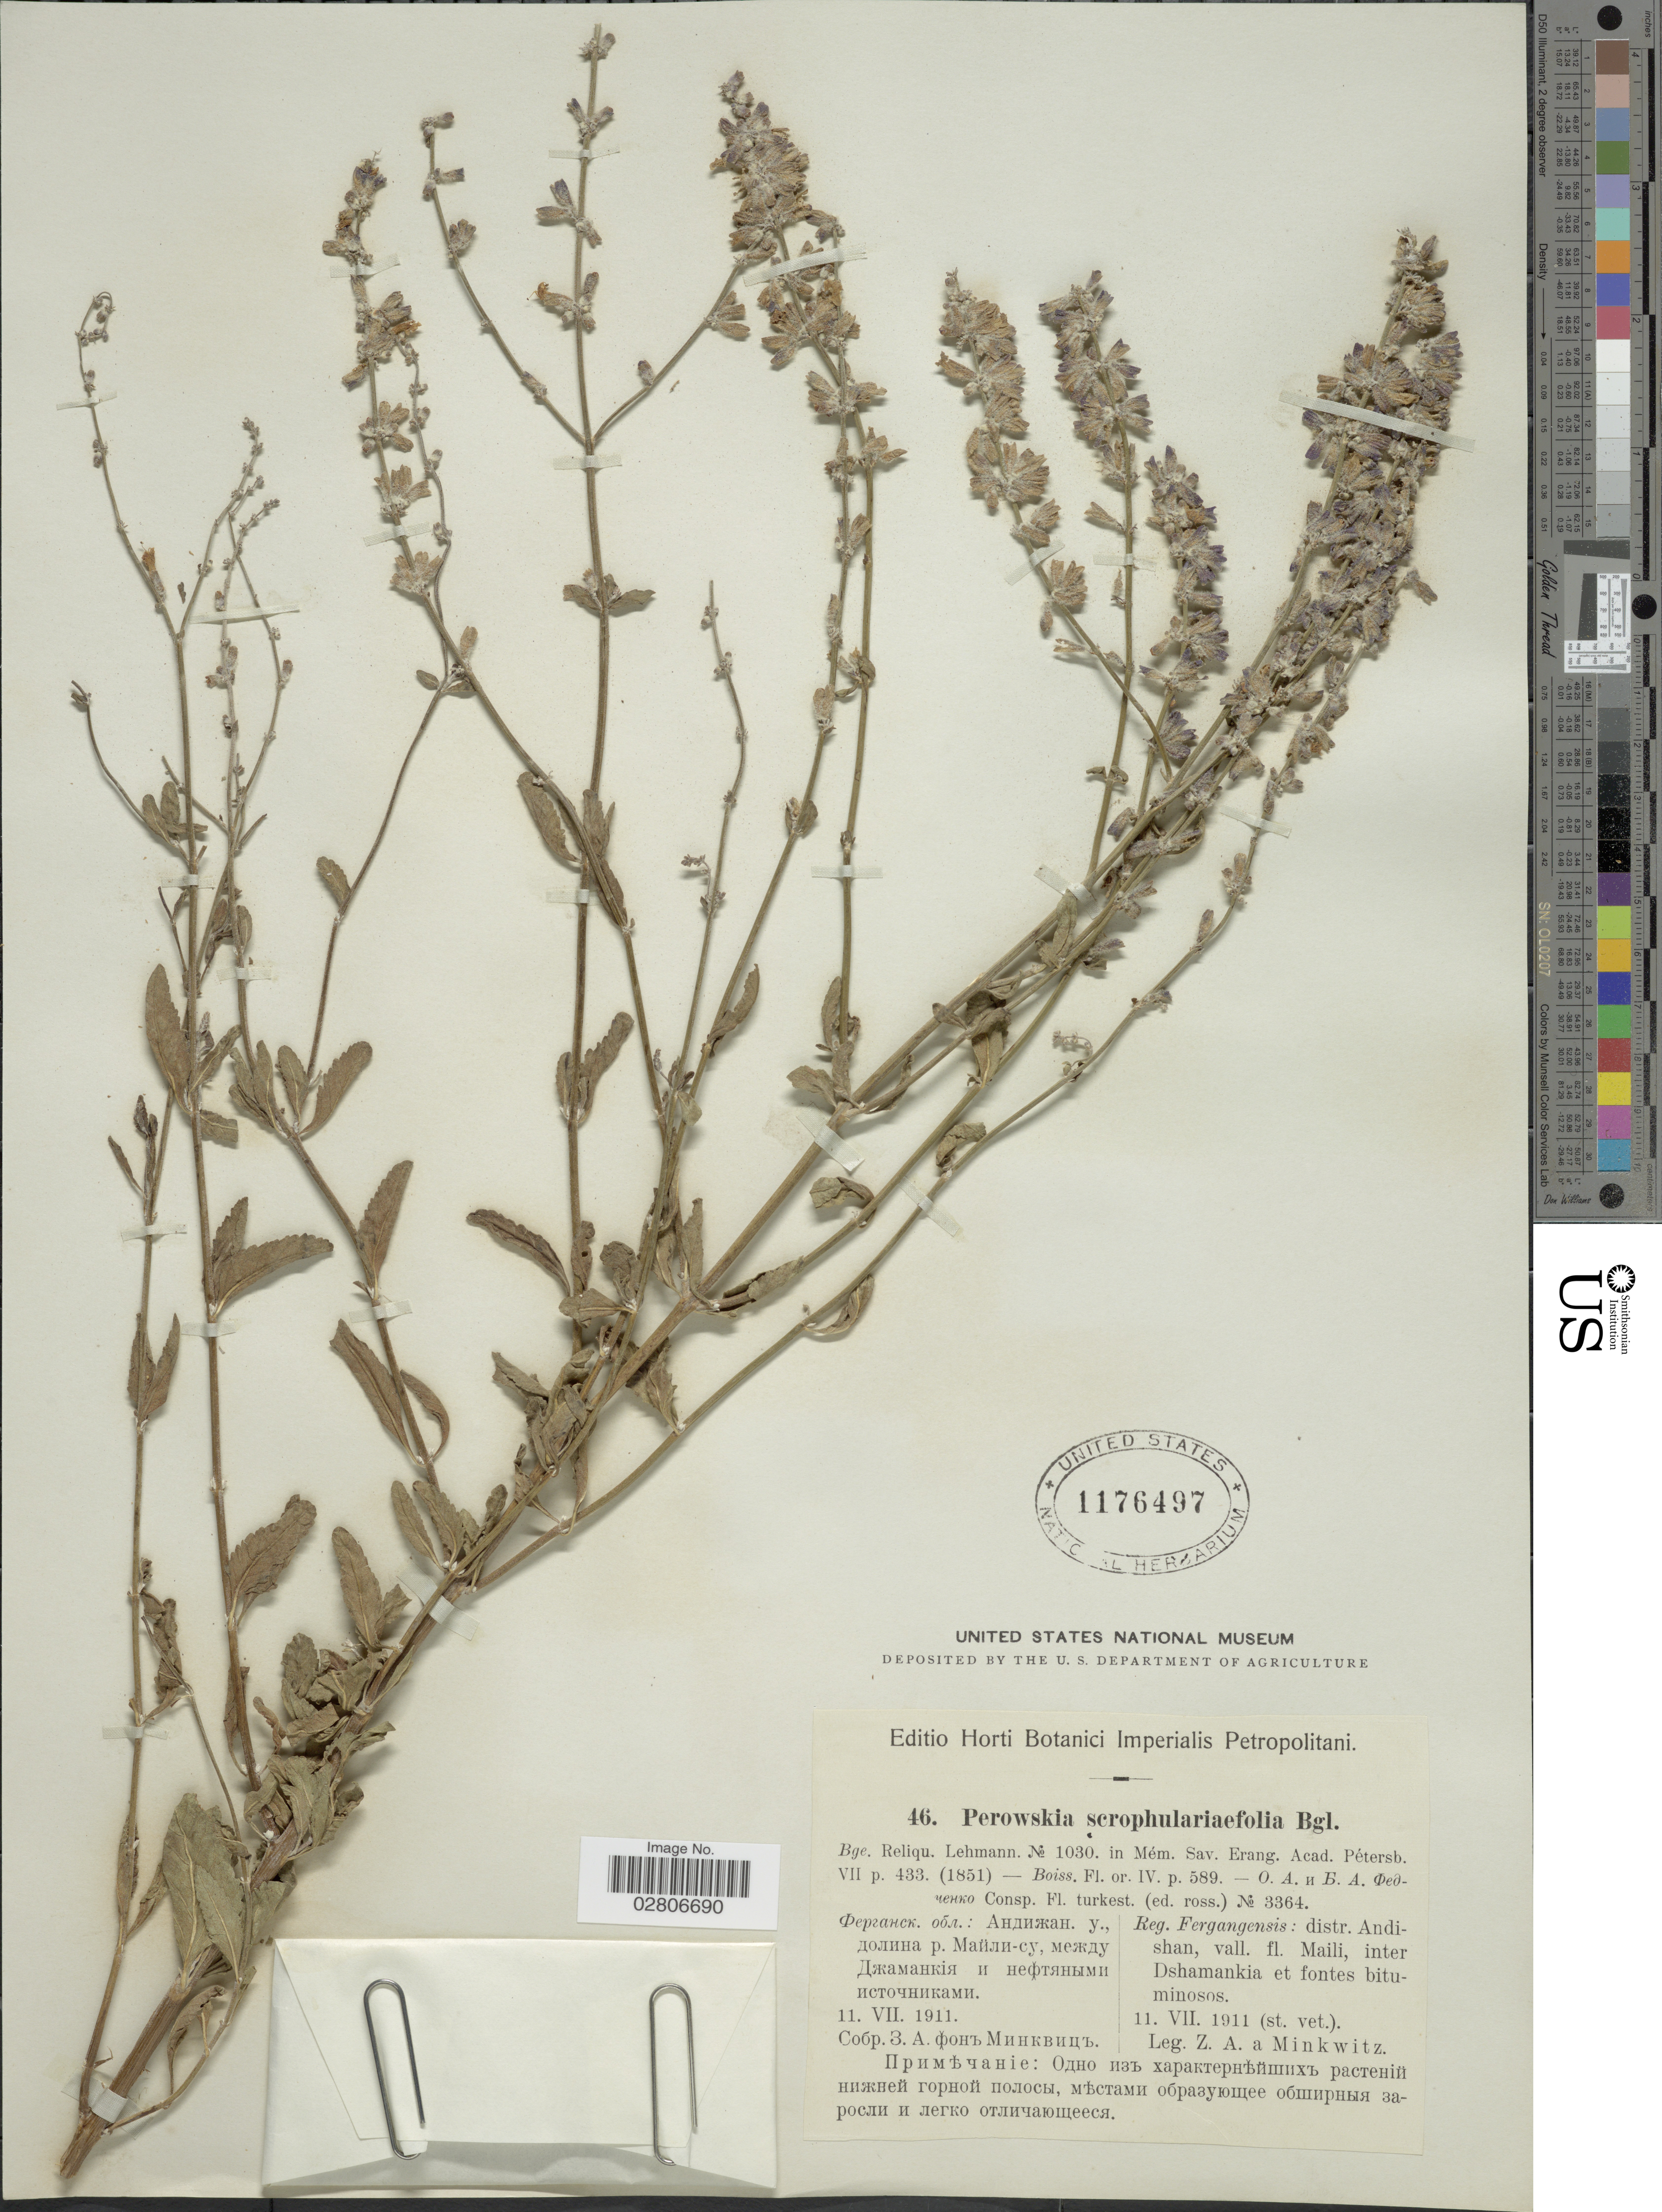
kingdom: Plantae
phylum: Tracheophyta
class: Magnoliopsida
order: Lamiales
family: Lamiaceae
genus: Perovskia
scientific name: Perovskia scrophulariifolia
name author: Bunge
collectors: Z. Minkwitz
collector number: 46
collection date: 1911-07-11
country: Uzbekistan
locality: Reg. Fergangensis: distr. Andishan, vall. fl. Maili, inter Dshamankia et fontes bituminosos.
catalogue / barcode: US 1176497